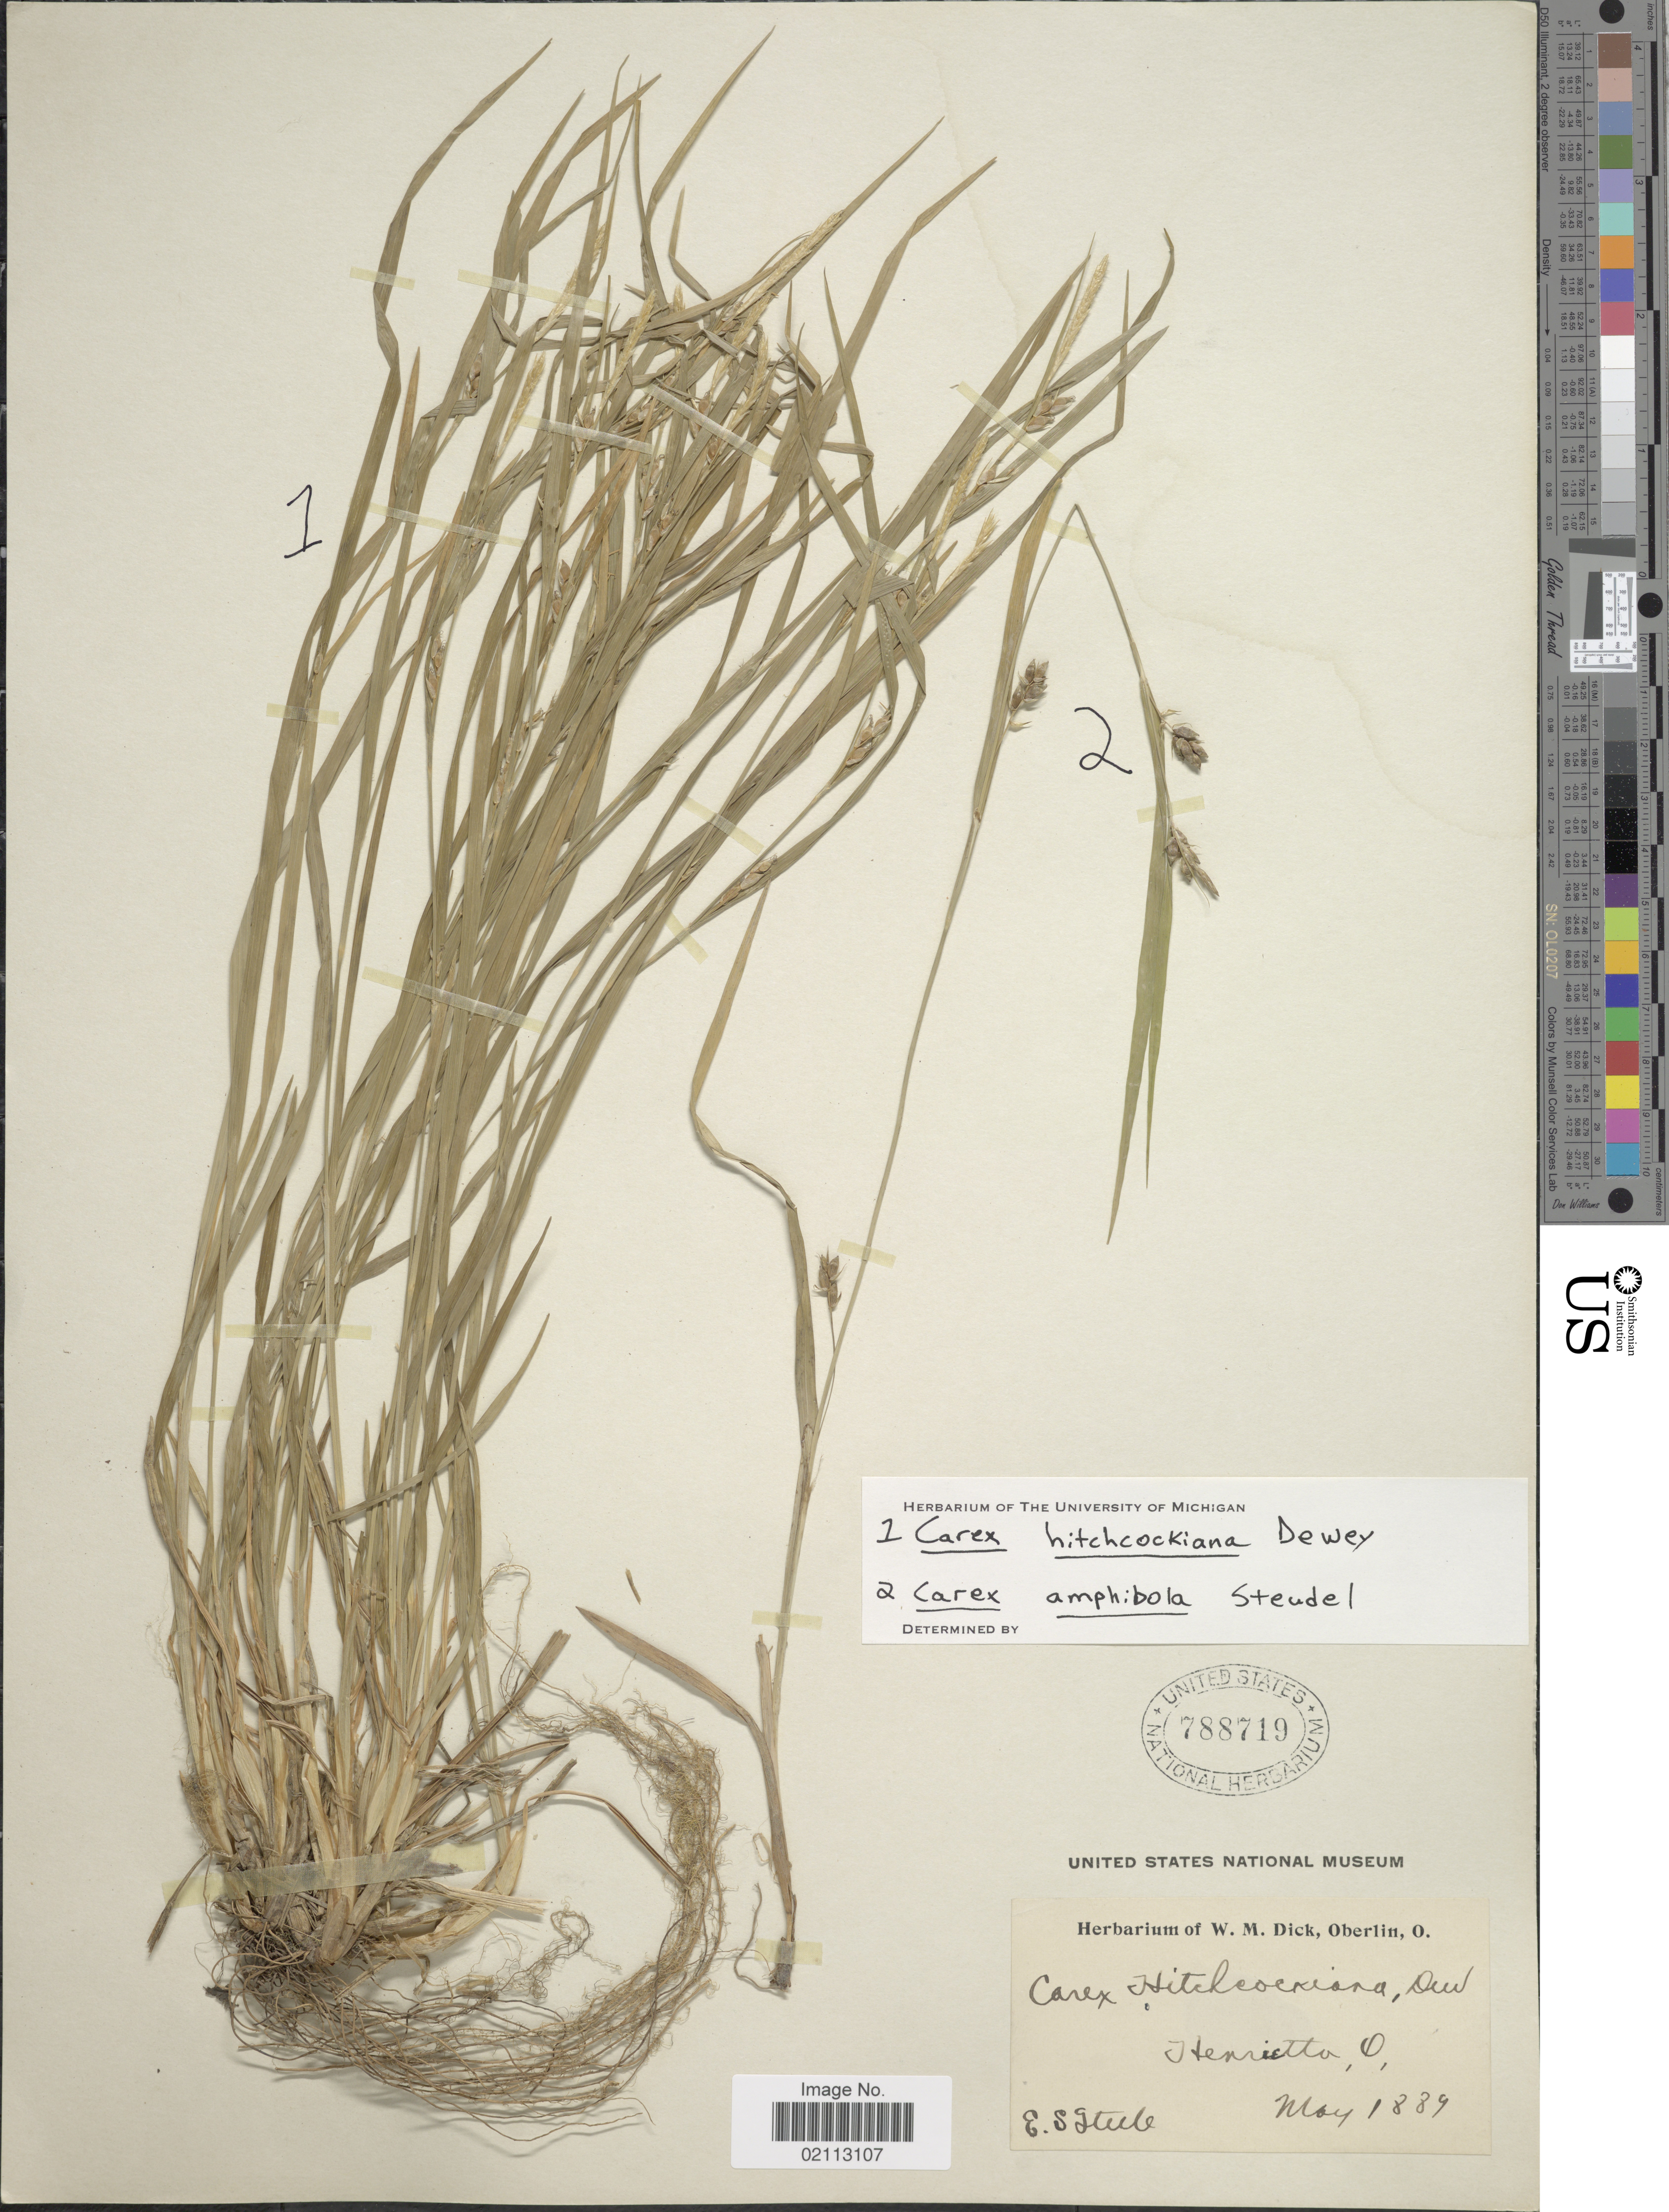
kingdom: Plantae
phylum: Tracheophyta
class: Liliopsida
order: Poales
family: Cyperaceae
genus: Carex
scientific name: Carex hitchcockiana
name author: Dewey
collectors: E. Steele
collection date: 1889-05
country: United States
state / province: Ohio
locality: Henrietta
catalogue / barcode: US 788719